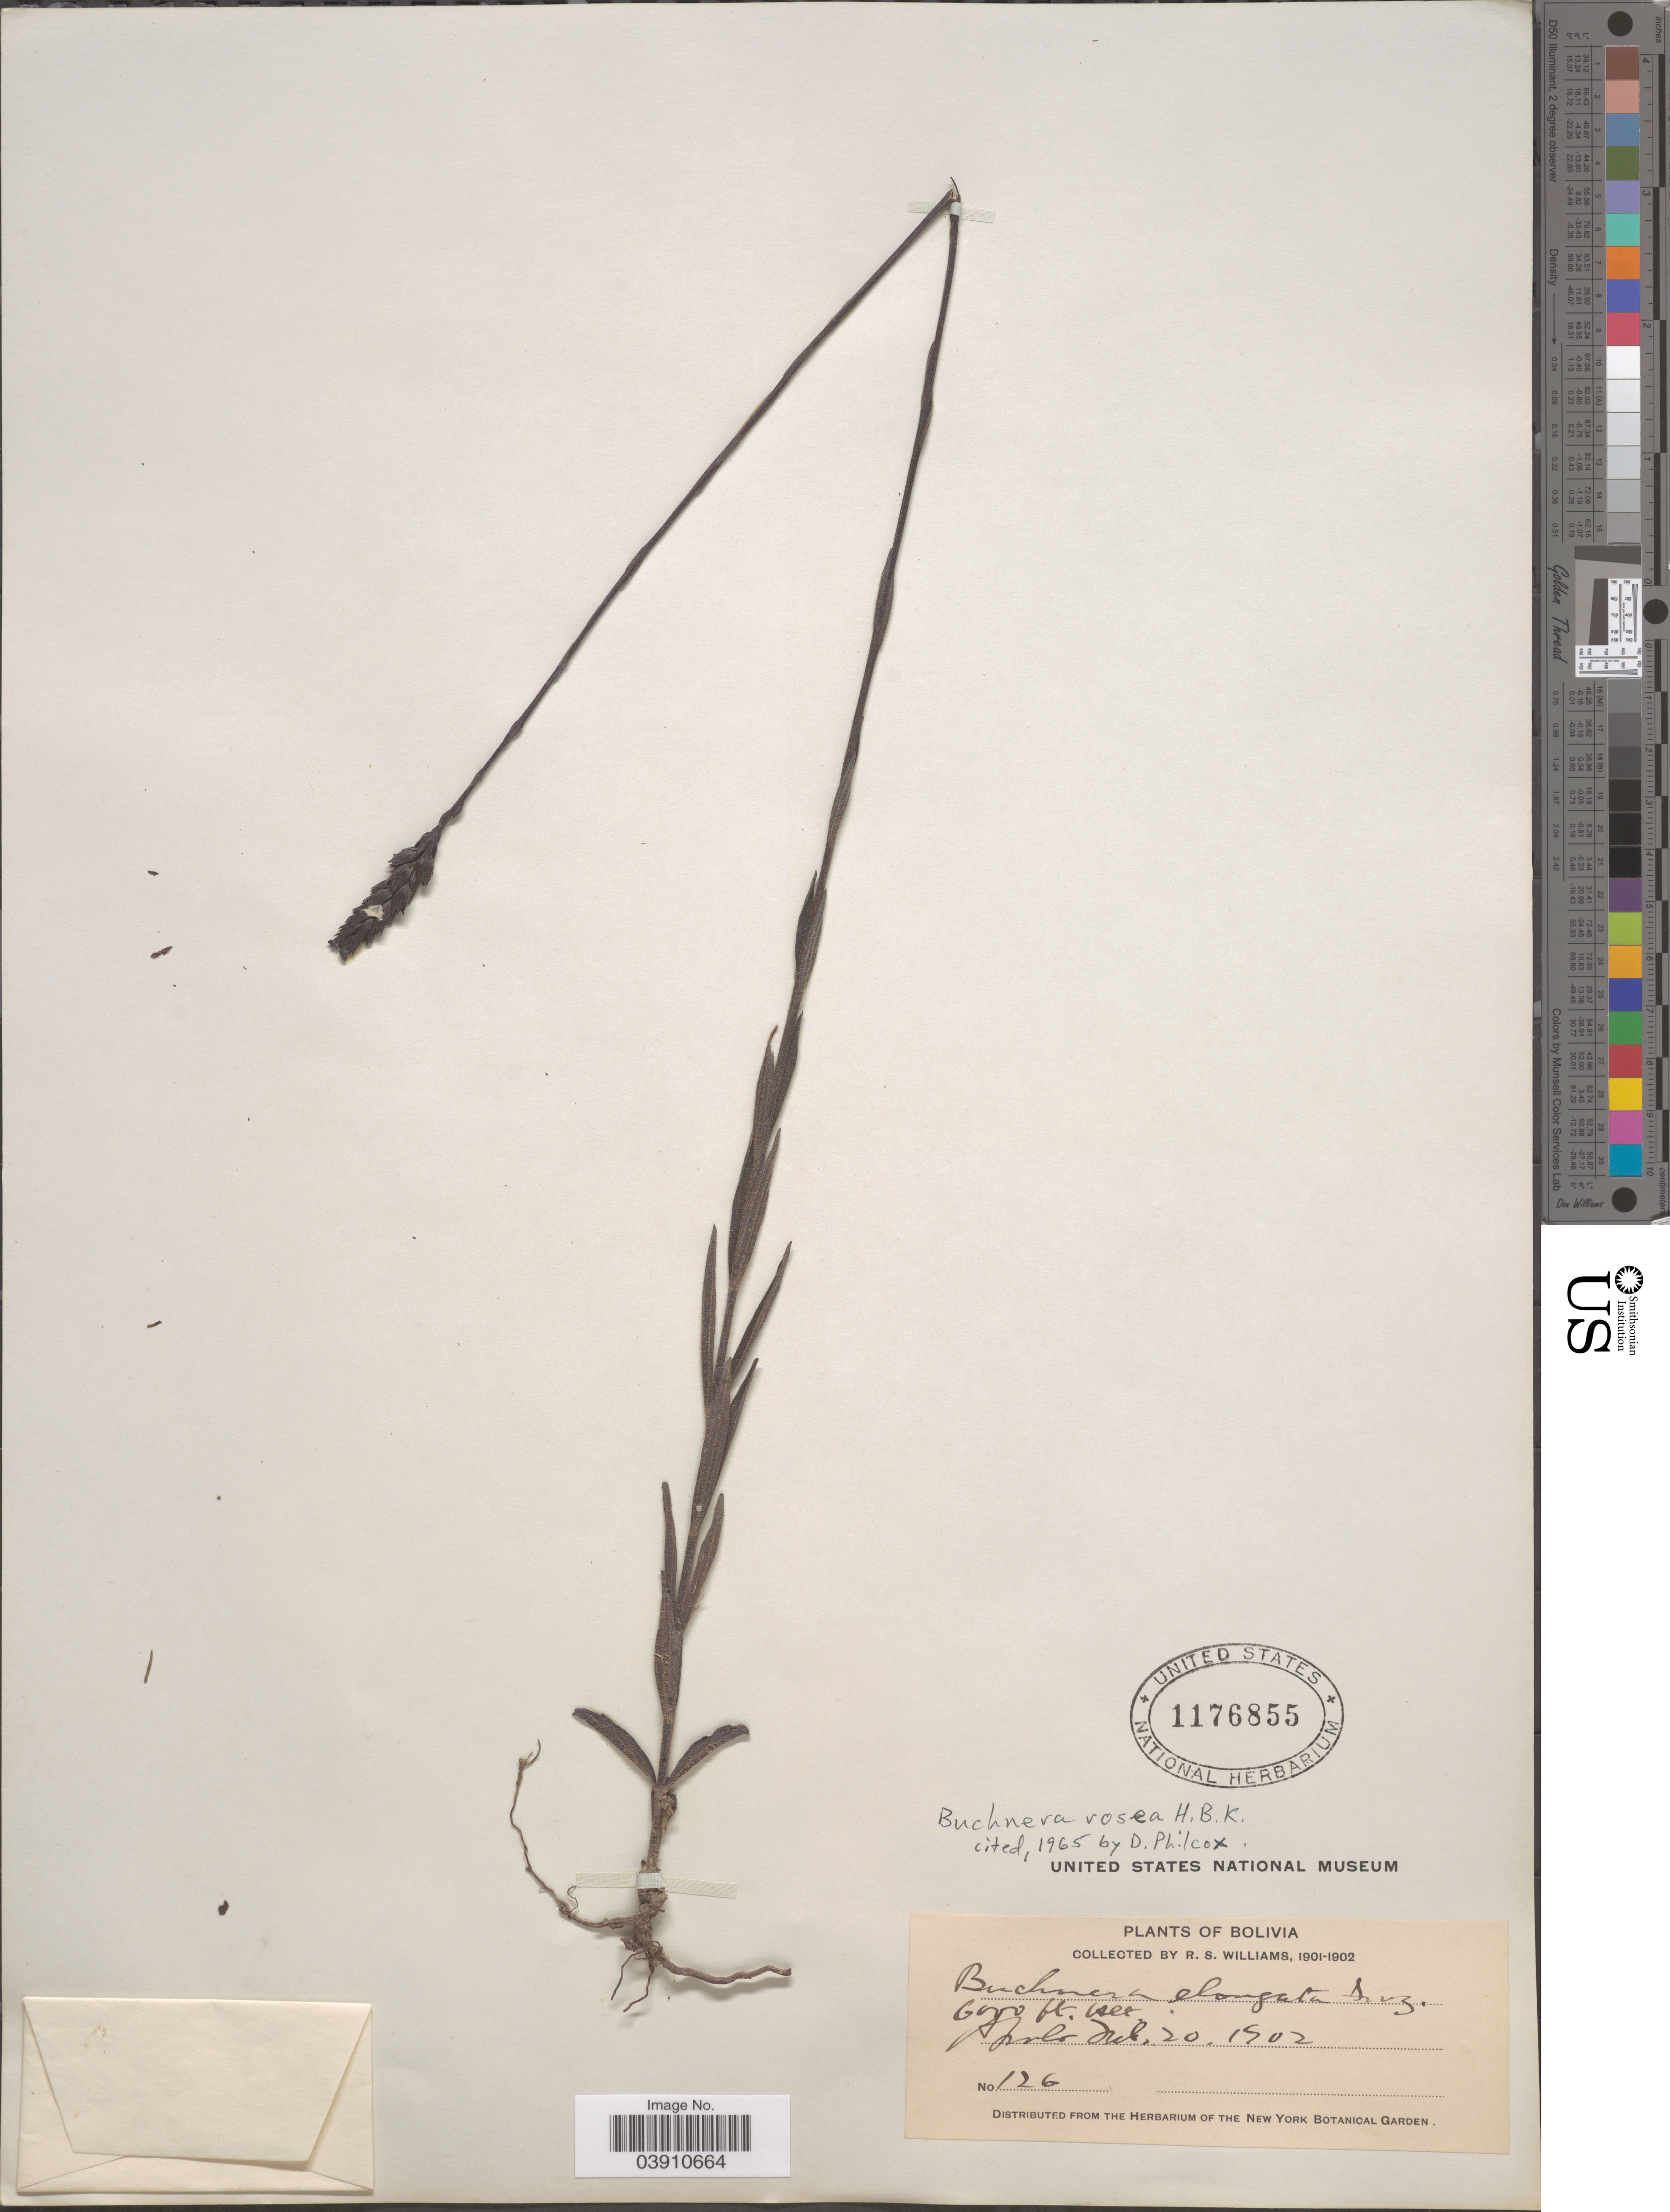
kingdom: Plantae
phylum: Tracheophyta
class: Magnoliopsida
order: Lamiales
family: Orobanchaceae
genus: Buchnera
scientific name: Buchnera rosea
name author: Kunth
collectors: R. S. Williams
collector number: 126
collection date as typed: Jul. 20, 1902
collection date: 1902-07-20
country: Bolivia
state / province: La Paz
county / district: Franz Tamayo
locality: Apolo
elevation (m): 1829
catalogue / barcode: US 1176855